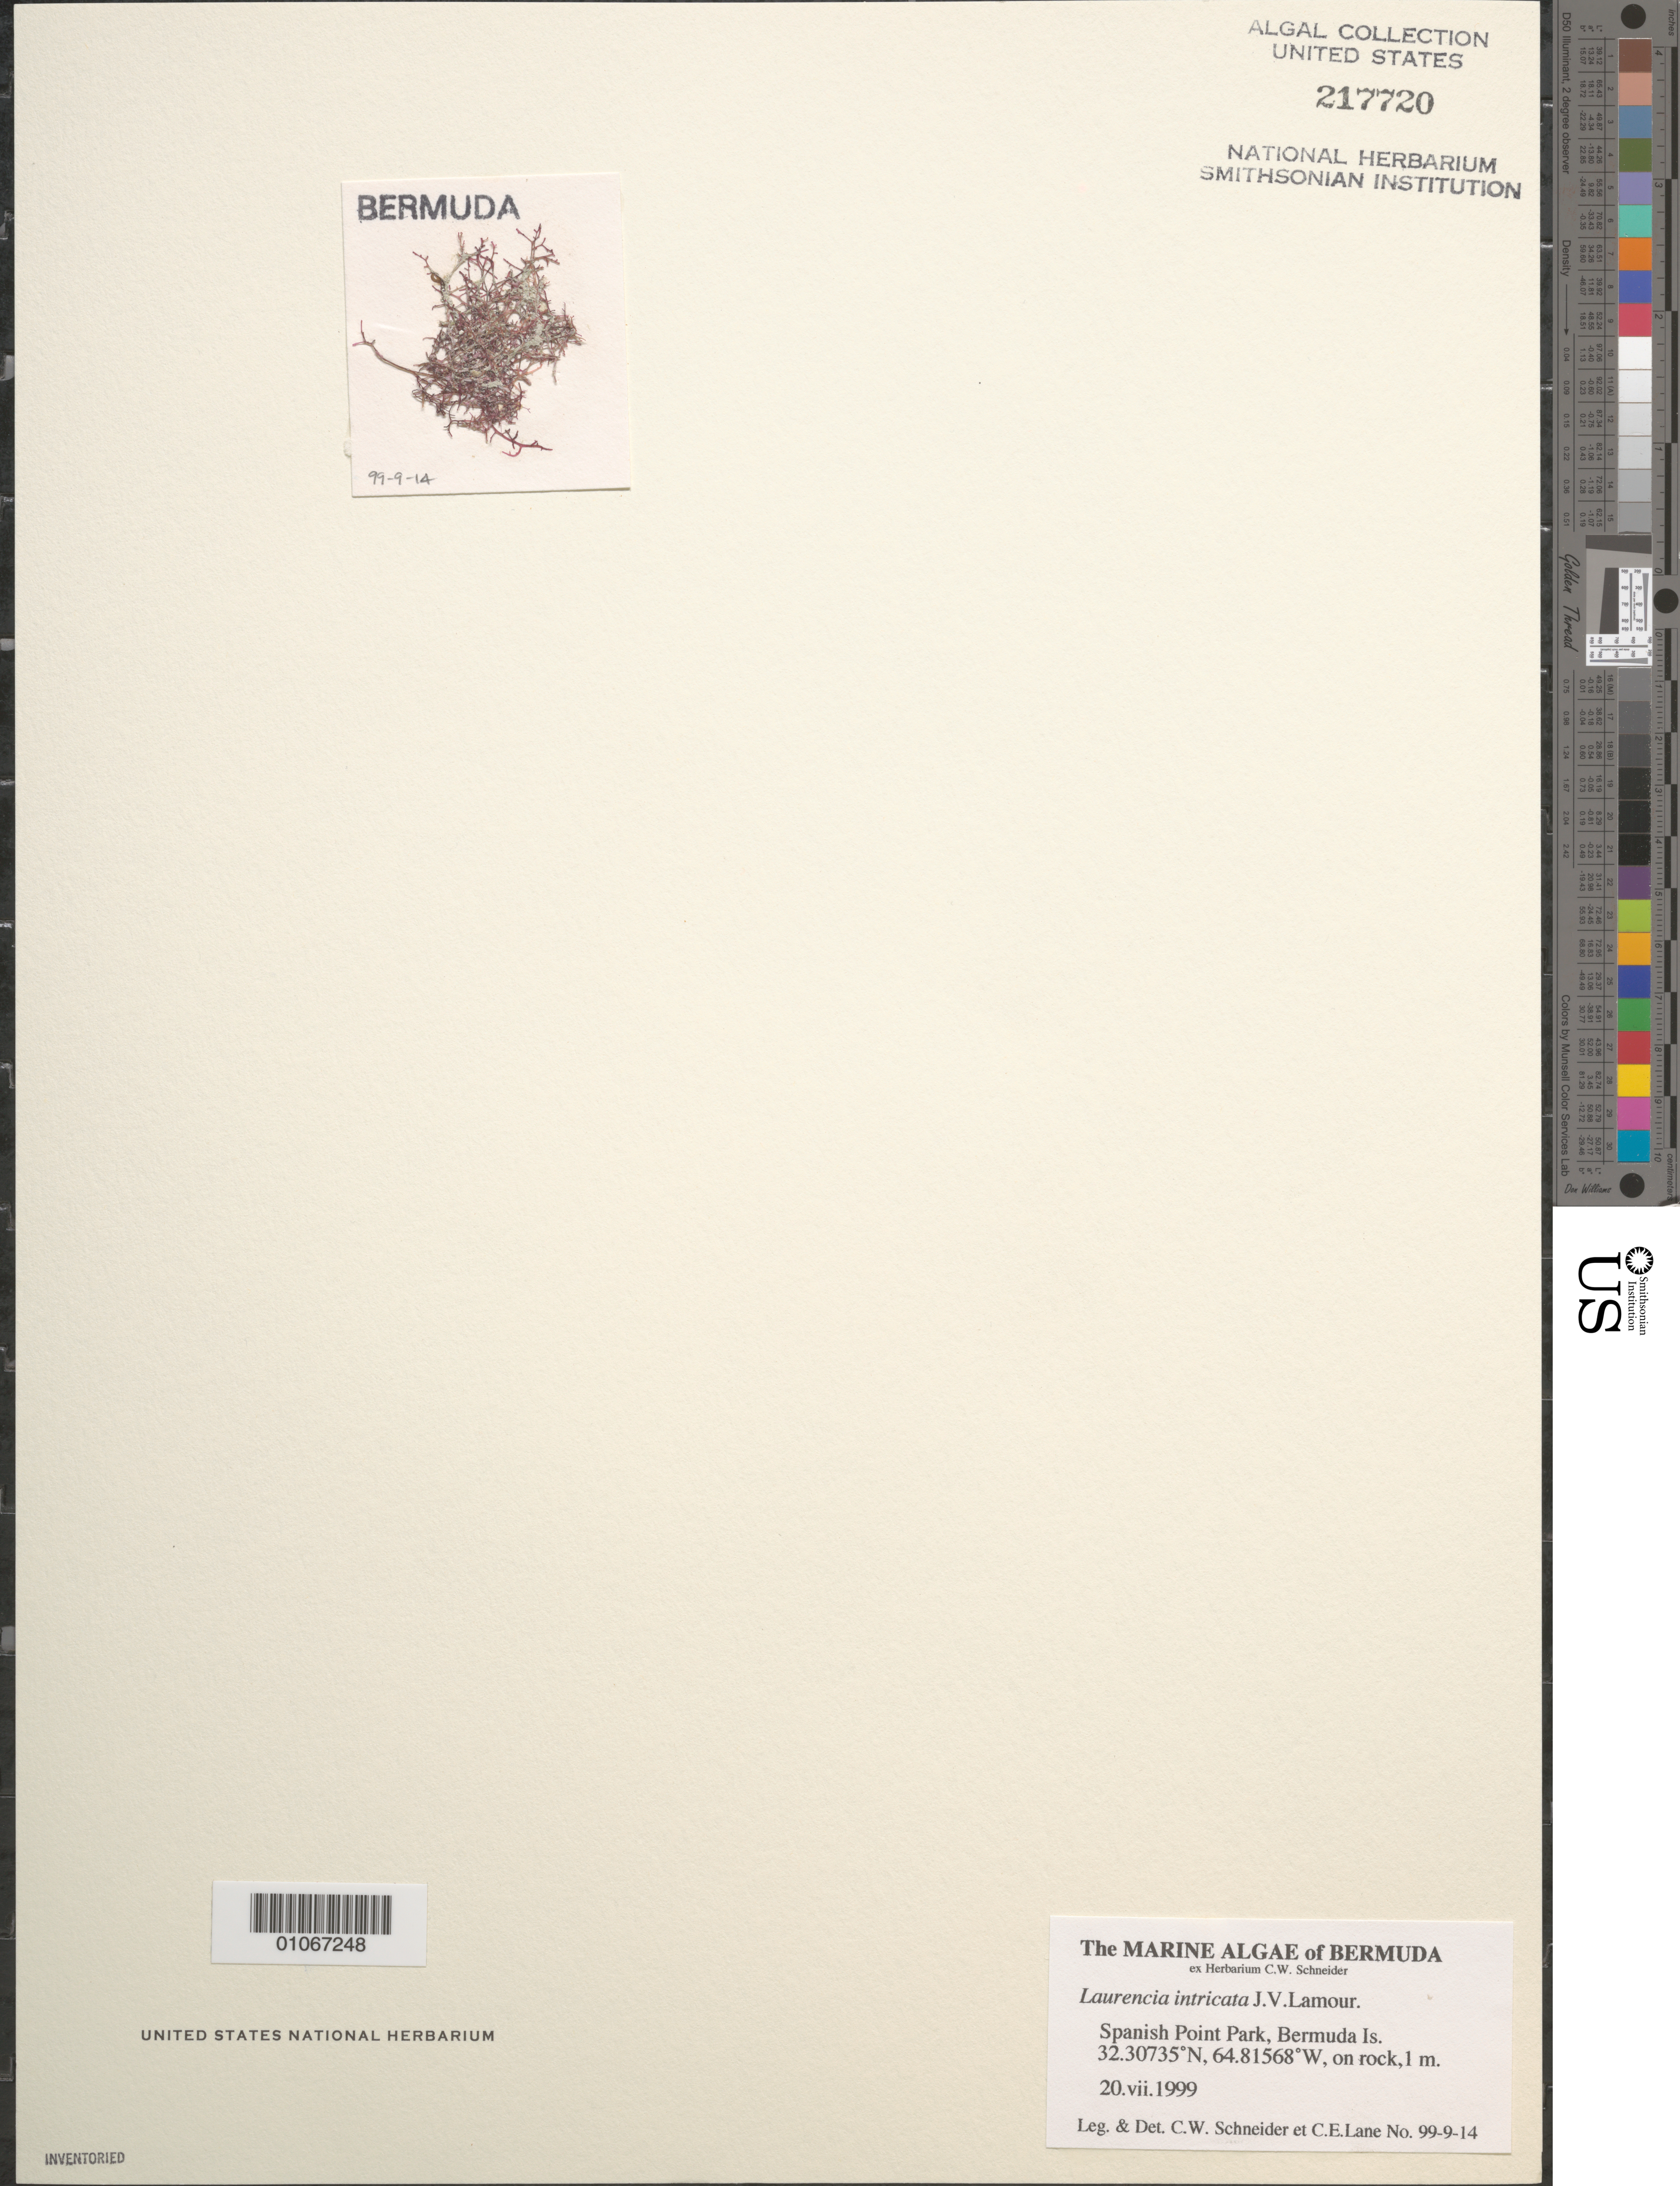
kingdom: Plantae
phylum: Rhodophyta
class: Florideophyceae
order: Ceramiales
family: Rhodomelaceae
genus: Laurencia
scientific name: Laurencia intricata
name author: J.V.Lamouroux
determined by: Schneider, C. W.; Lane, C. E.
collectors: C. W. Schneider & C. E. Lane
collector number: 99-9-14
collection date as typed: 20 Jul 1999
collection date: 1999-07-20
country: Bermuda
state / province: Pembroke Parish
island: Bermuda Island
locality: Spanish Point Park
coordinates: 32.30735 'N, 64.81568 W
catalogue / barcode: US 217720